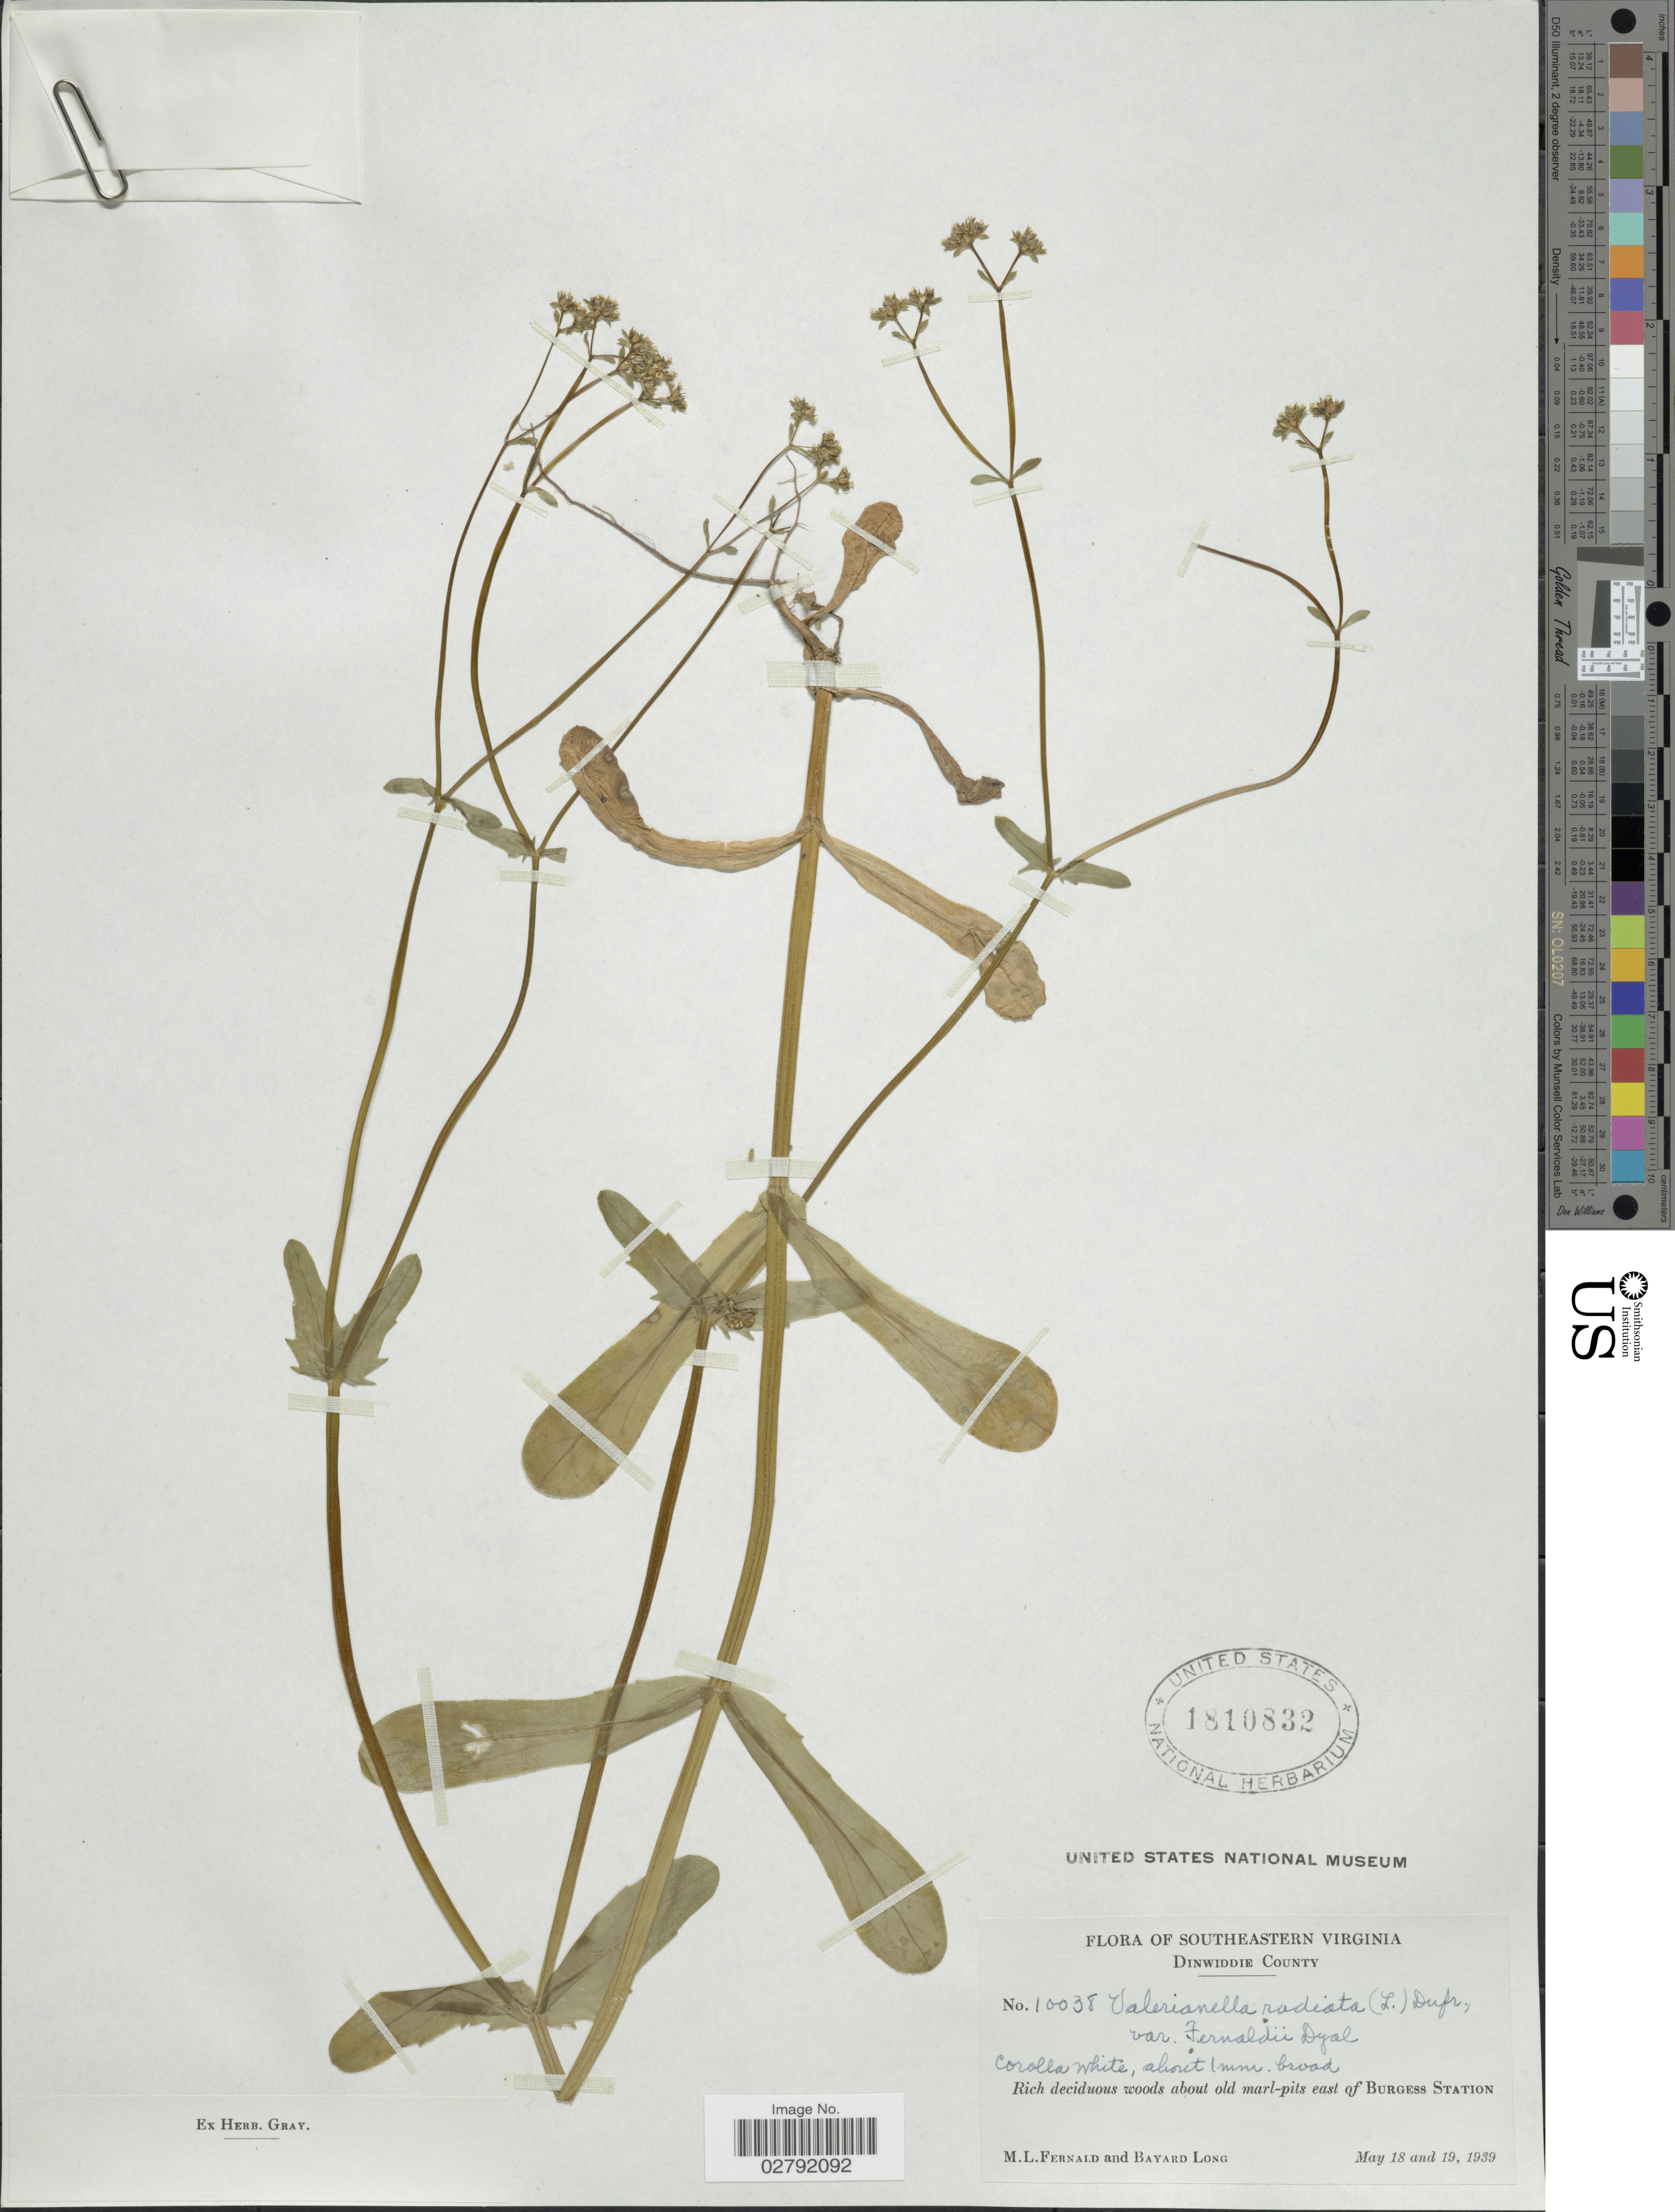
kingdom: Plantae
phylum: Tracheophyta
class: Magnoliopsida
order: Dipsacales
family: Caprifoliaceae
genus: Valerianella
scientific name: Valerianella radiata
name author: (L.) Dufr.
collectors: M. L. Fernald & B. H. Long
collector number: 10038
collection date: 1939-05-18/1939-05-19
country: United States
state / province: Virginia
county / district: Dinwiddie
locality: Southeastern Virginia. Dinwiddie County. Rich deciduous woods about old marl-pits east of Burgess Station.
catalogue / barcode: US 1810832